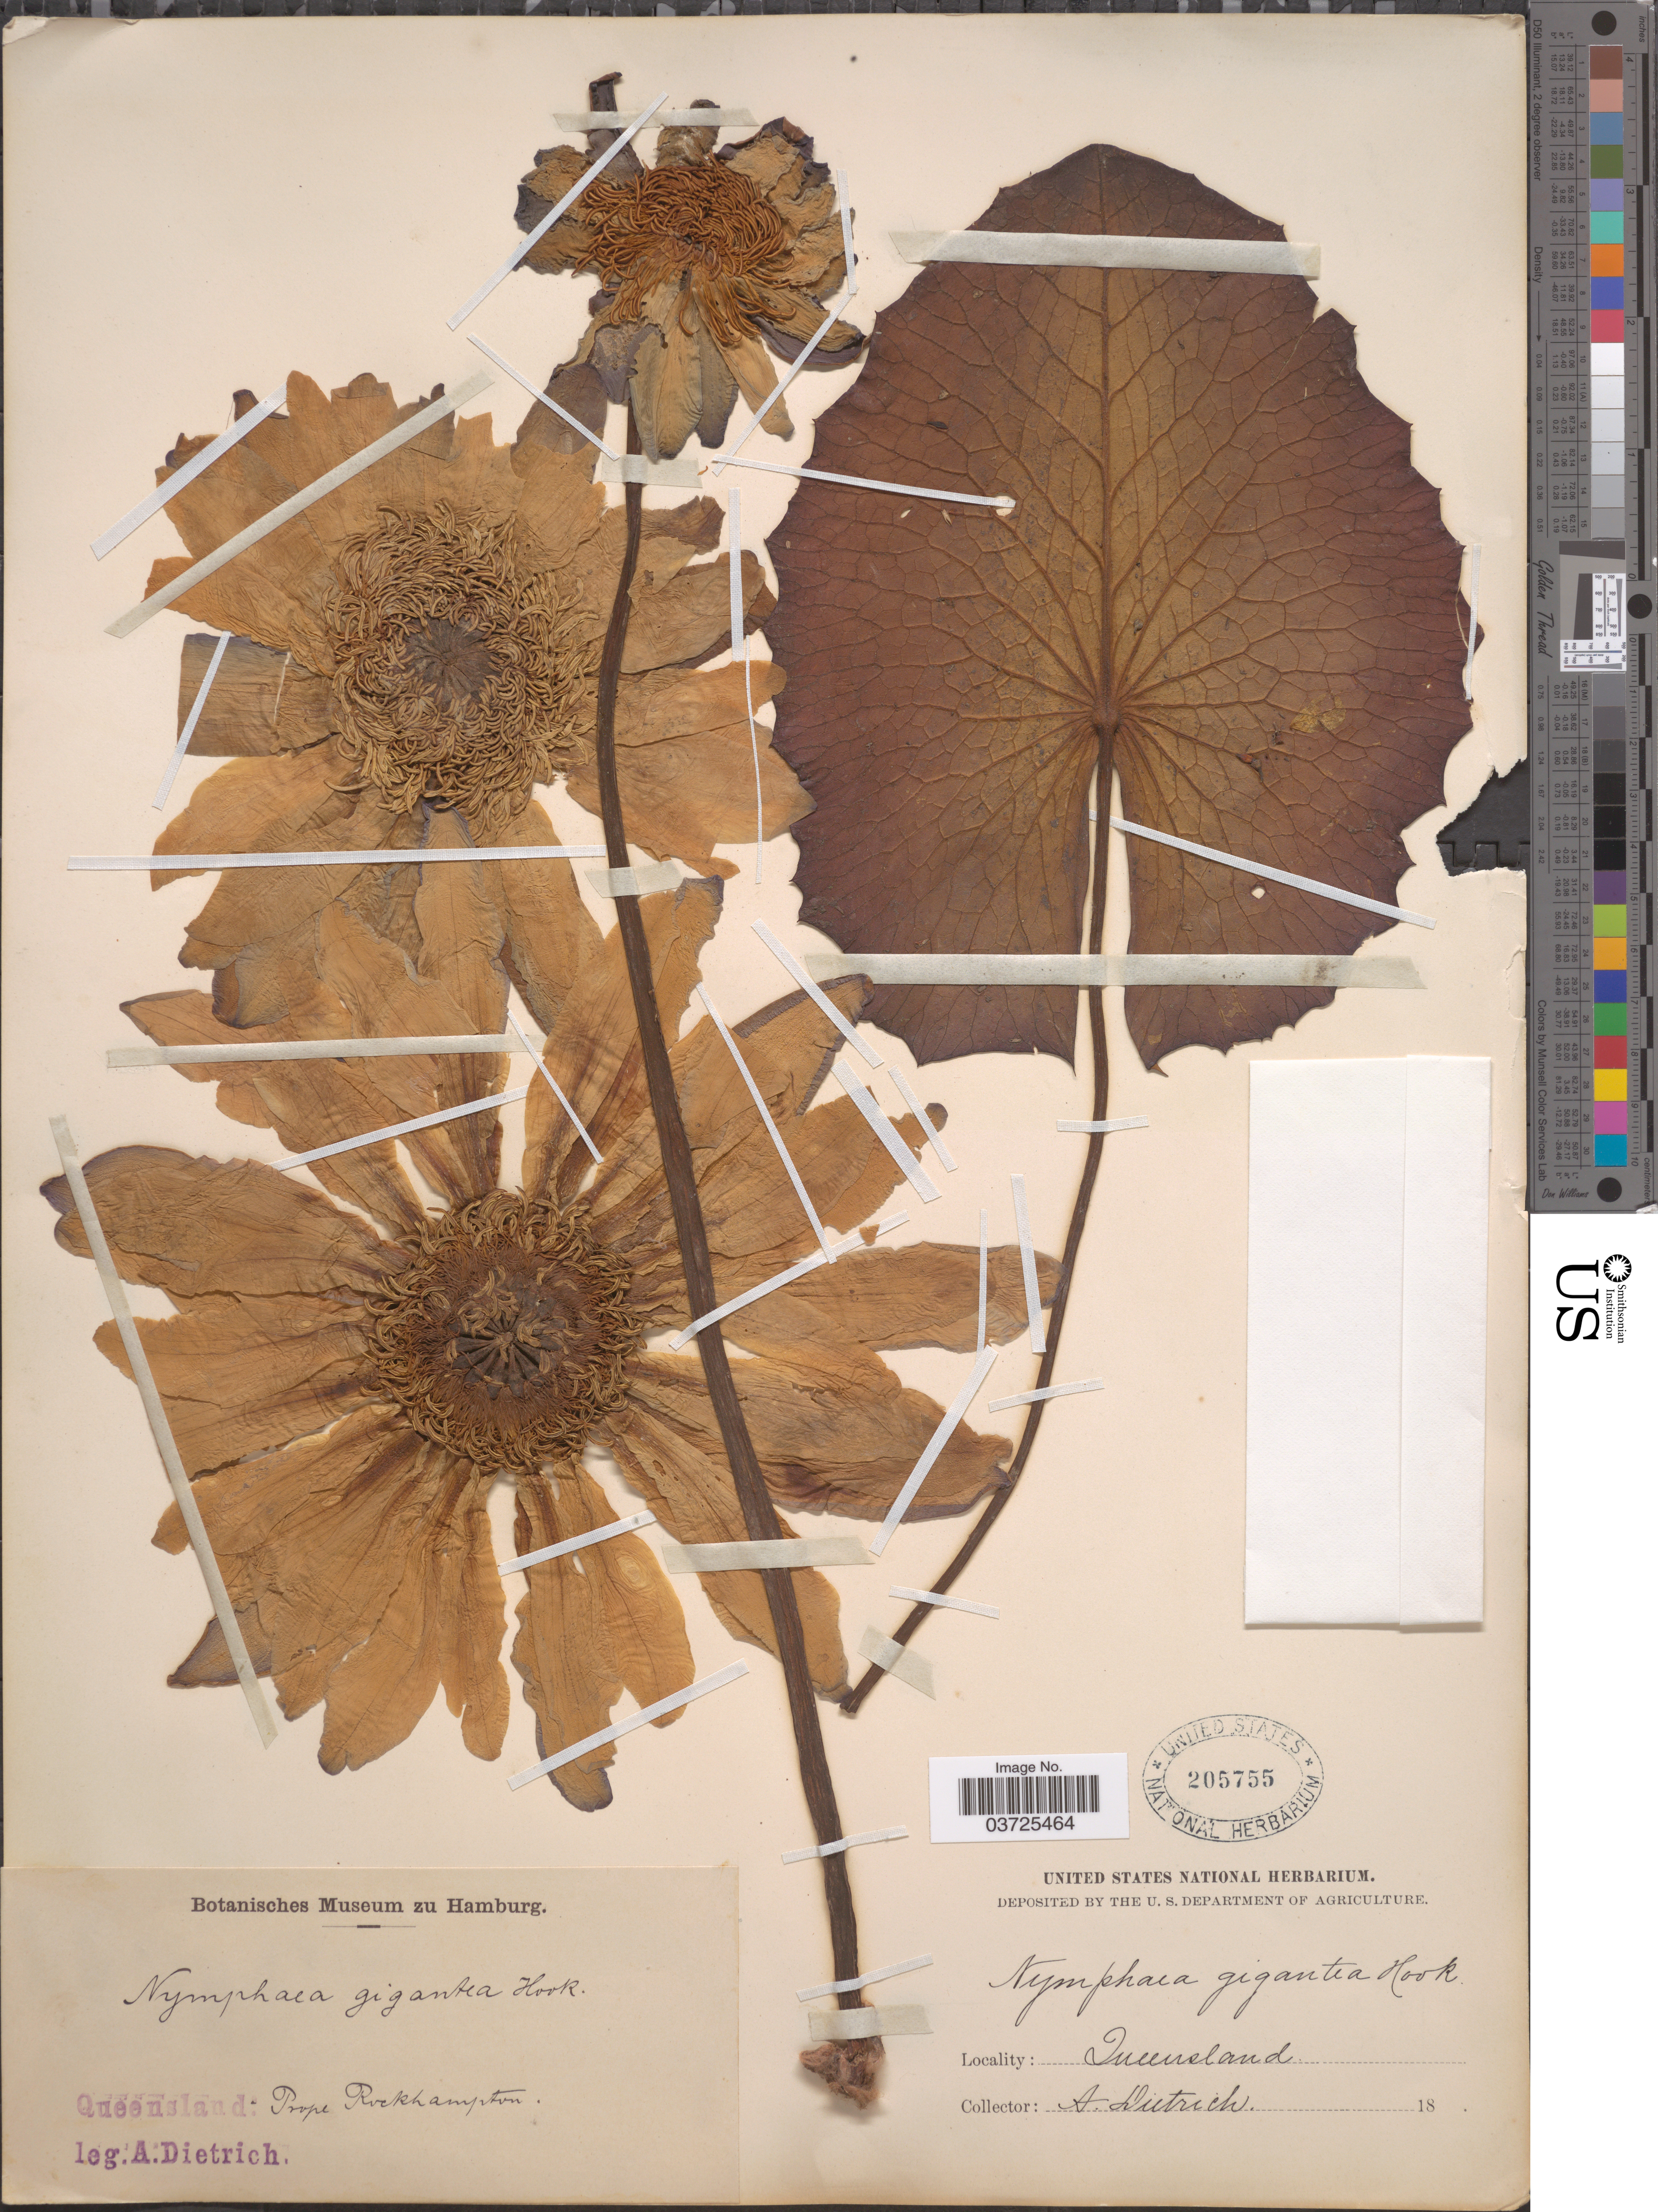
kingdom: Plantae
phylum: Tracheophyta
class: Magnoliopsida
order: Nymphaeales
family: Nymphaeaceae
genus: Nymphaea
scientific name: Nymphaea gigantea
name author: Hook.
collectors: A. G. Dietrich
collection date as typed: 18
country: Australia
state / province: Queensland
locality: Prope Rockhampton.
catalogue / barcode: US 205755